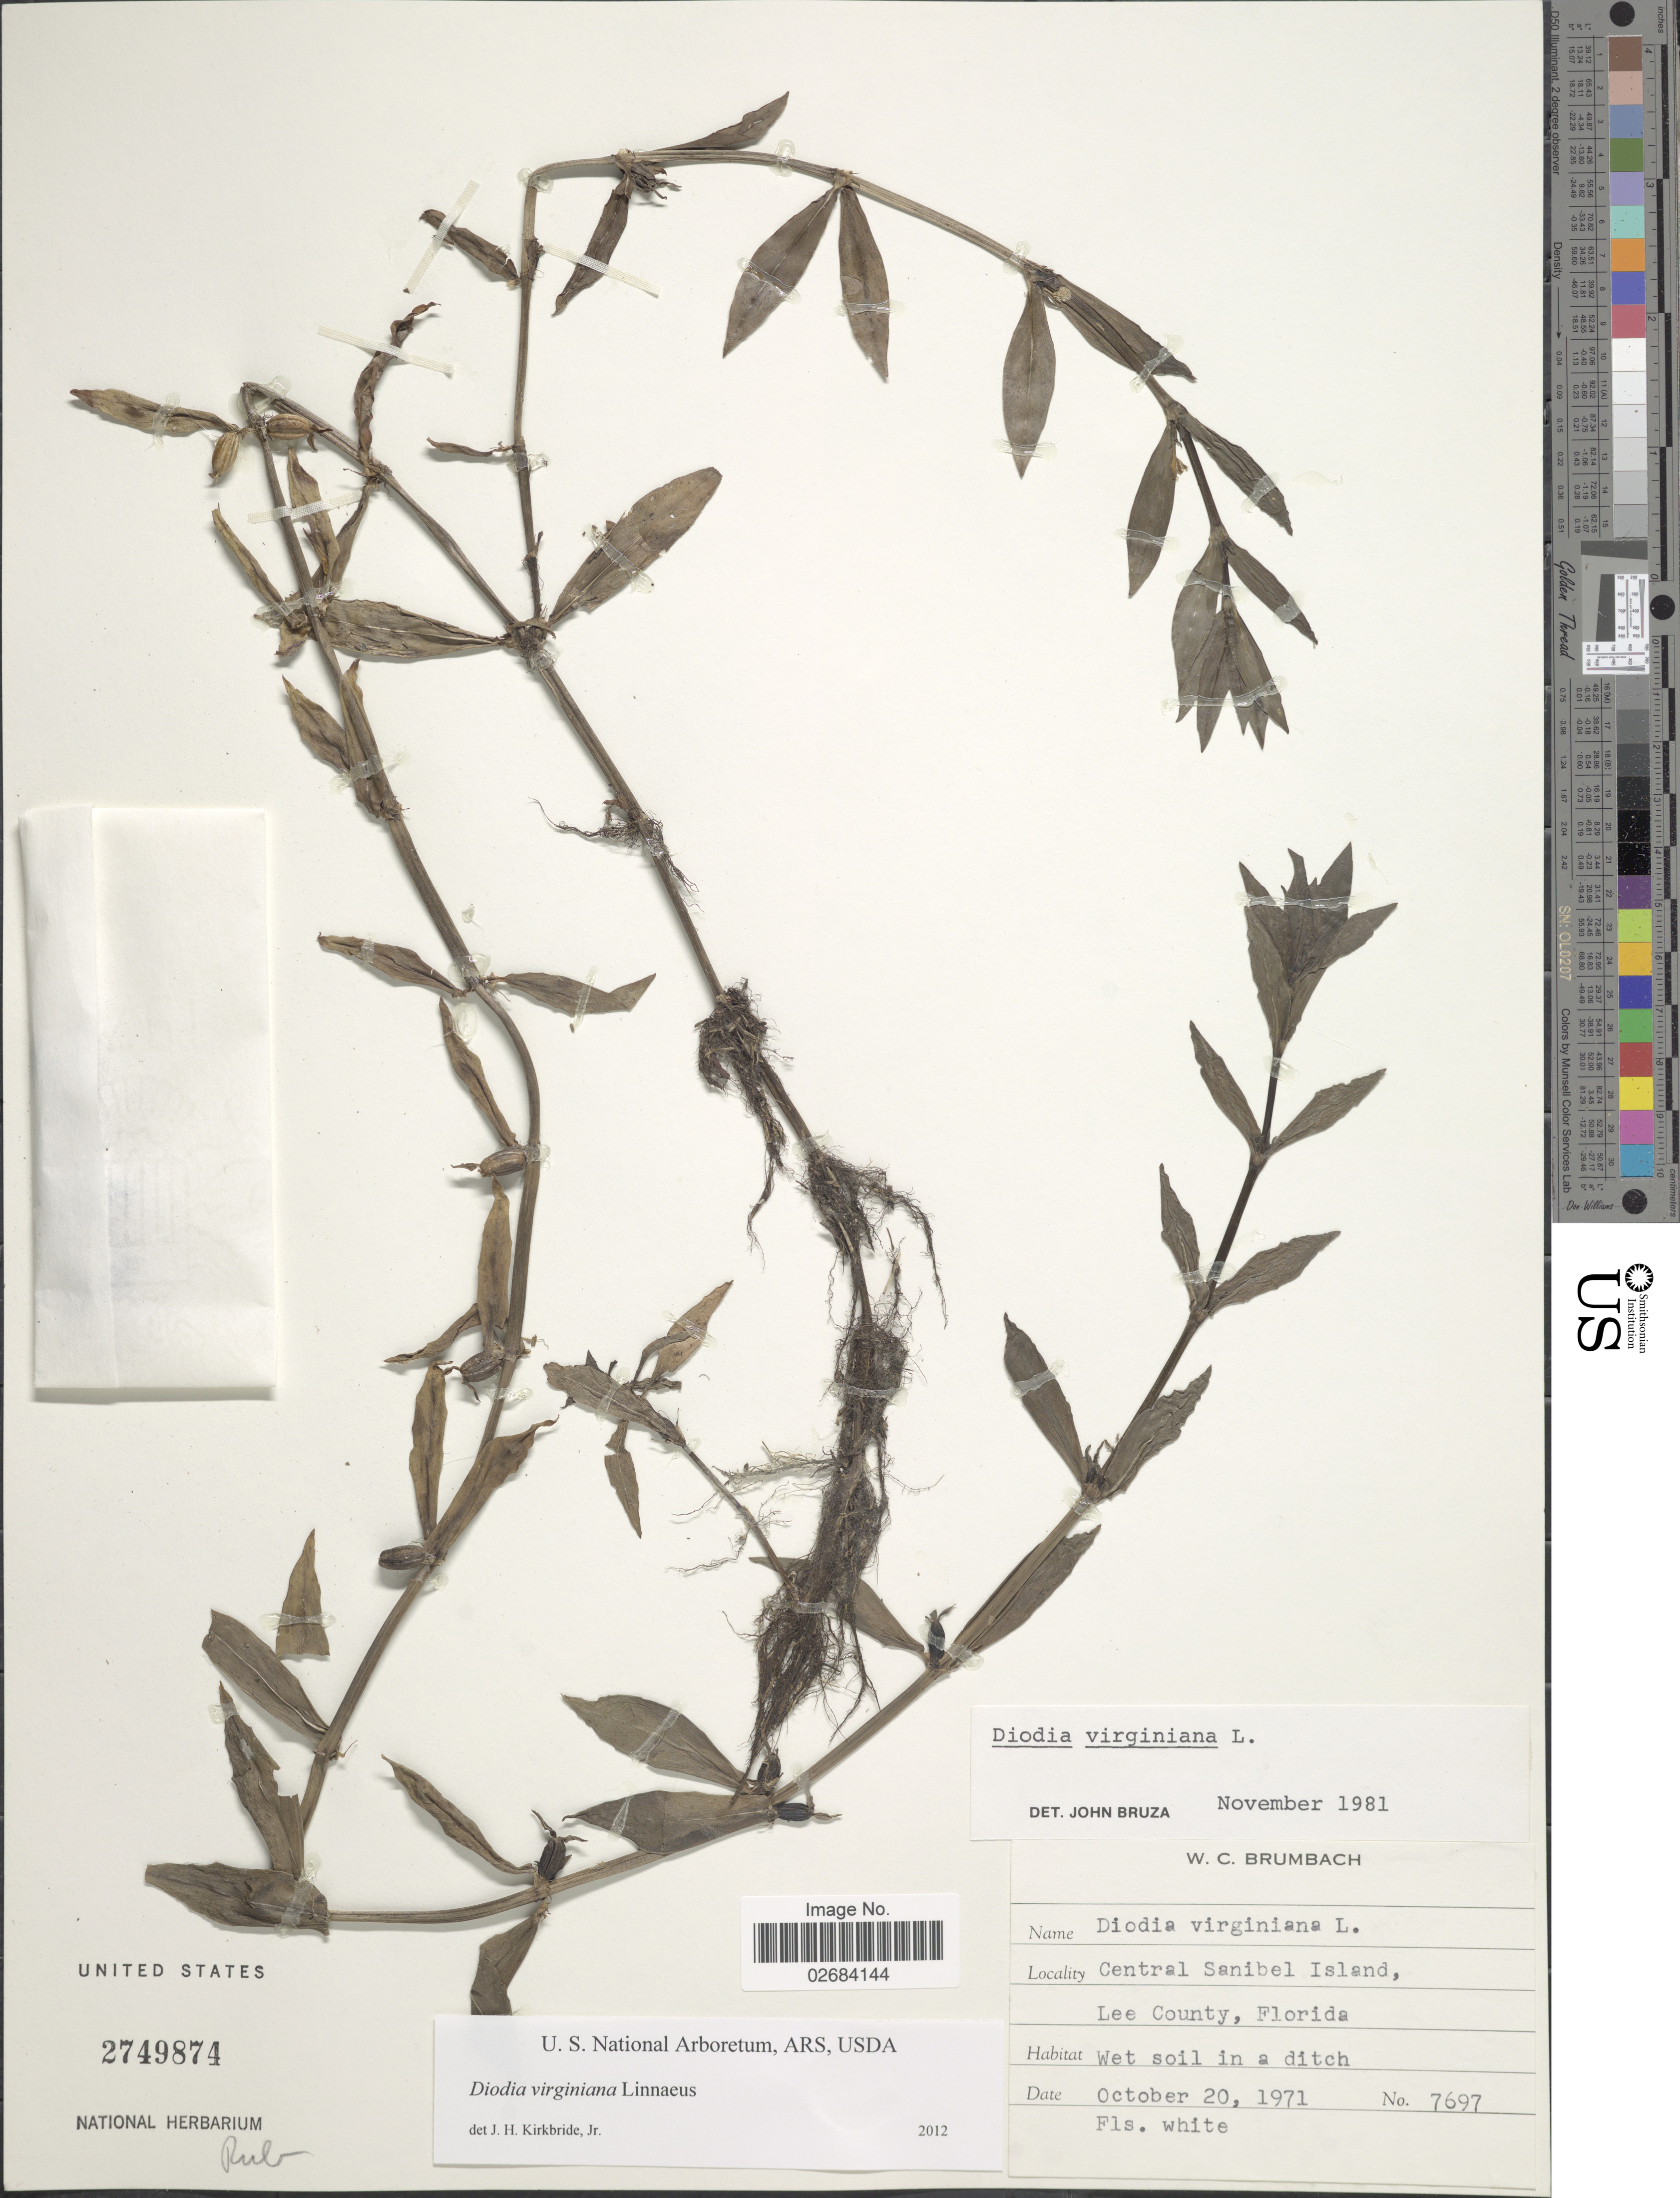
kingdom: Plantae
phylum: Tracheophyta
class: Magnoliopsida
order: Gentianales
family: Rubiaceae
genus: Diodia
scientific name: Diodia virginiana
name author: L.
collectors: W. C. Brumbach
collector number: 7697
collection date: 1971-11-20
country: United States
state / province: Florida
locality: Central Sanibel Island, Lee County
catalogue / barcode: US 2749874